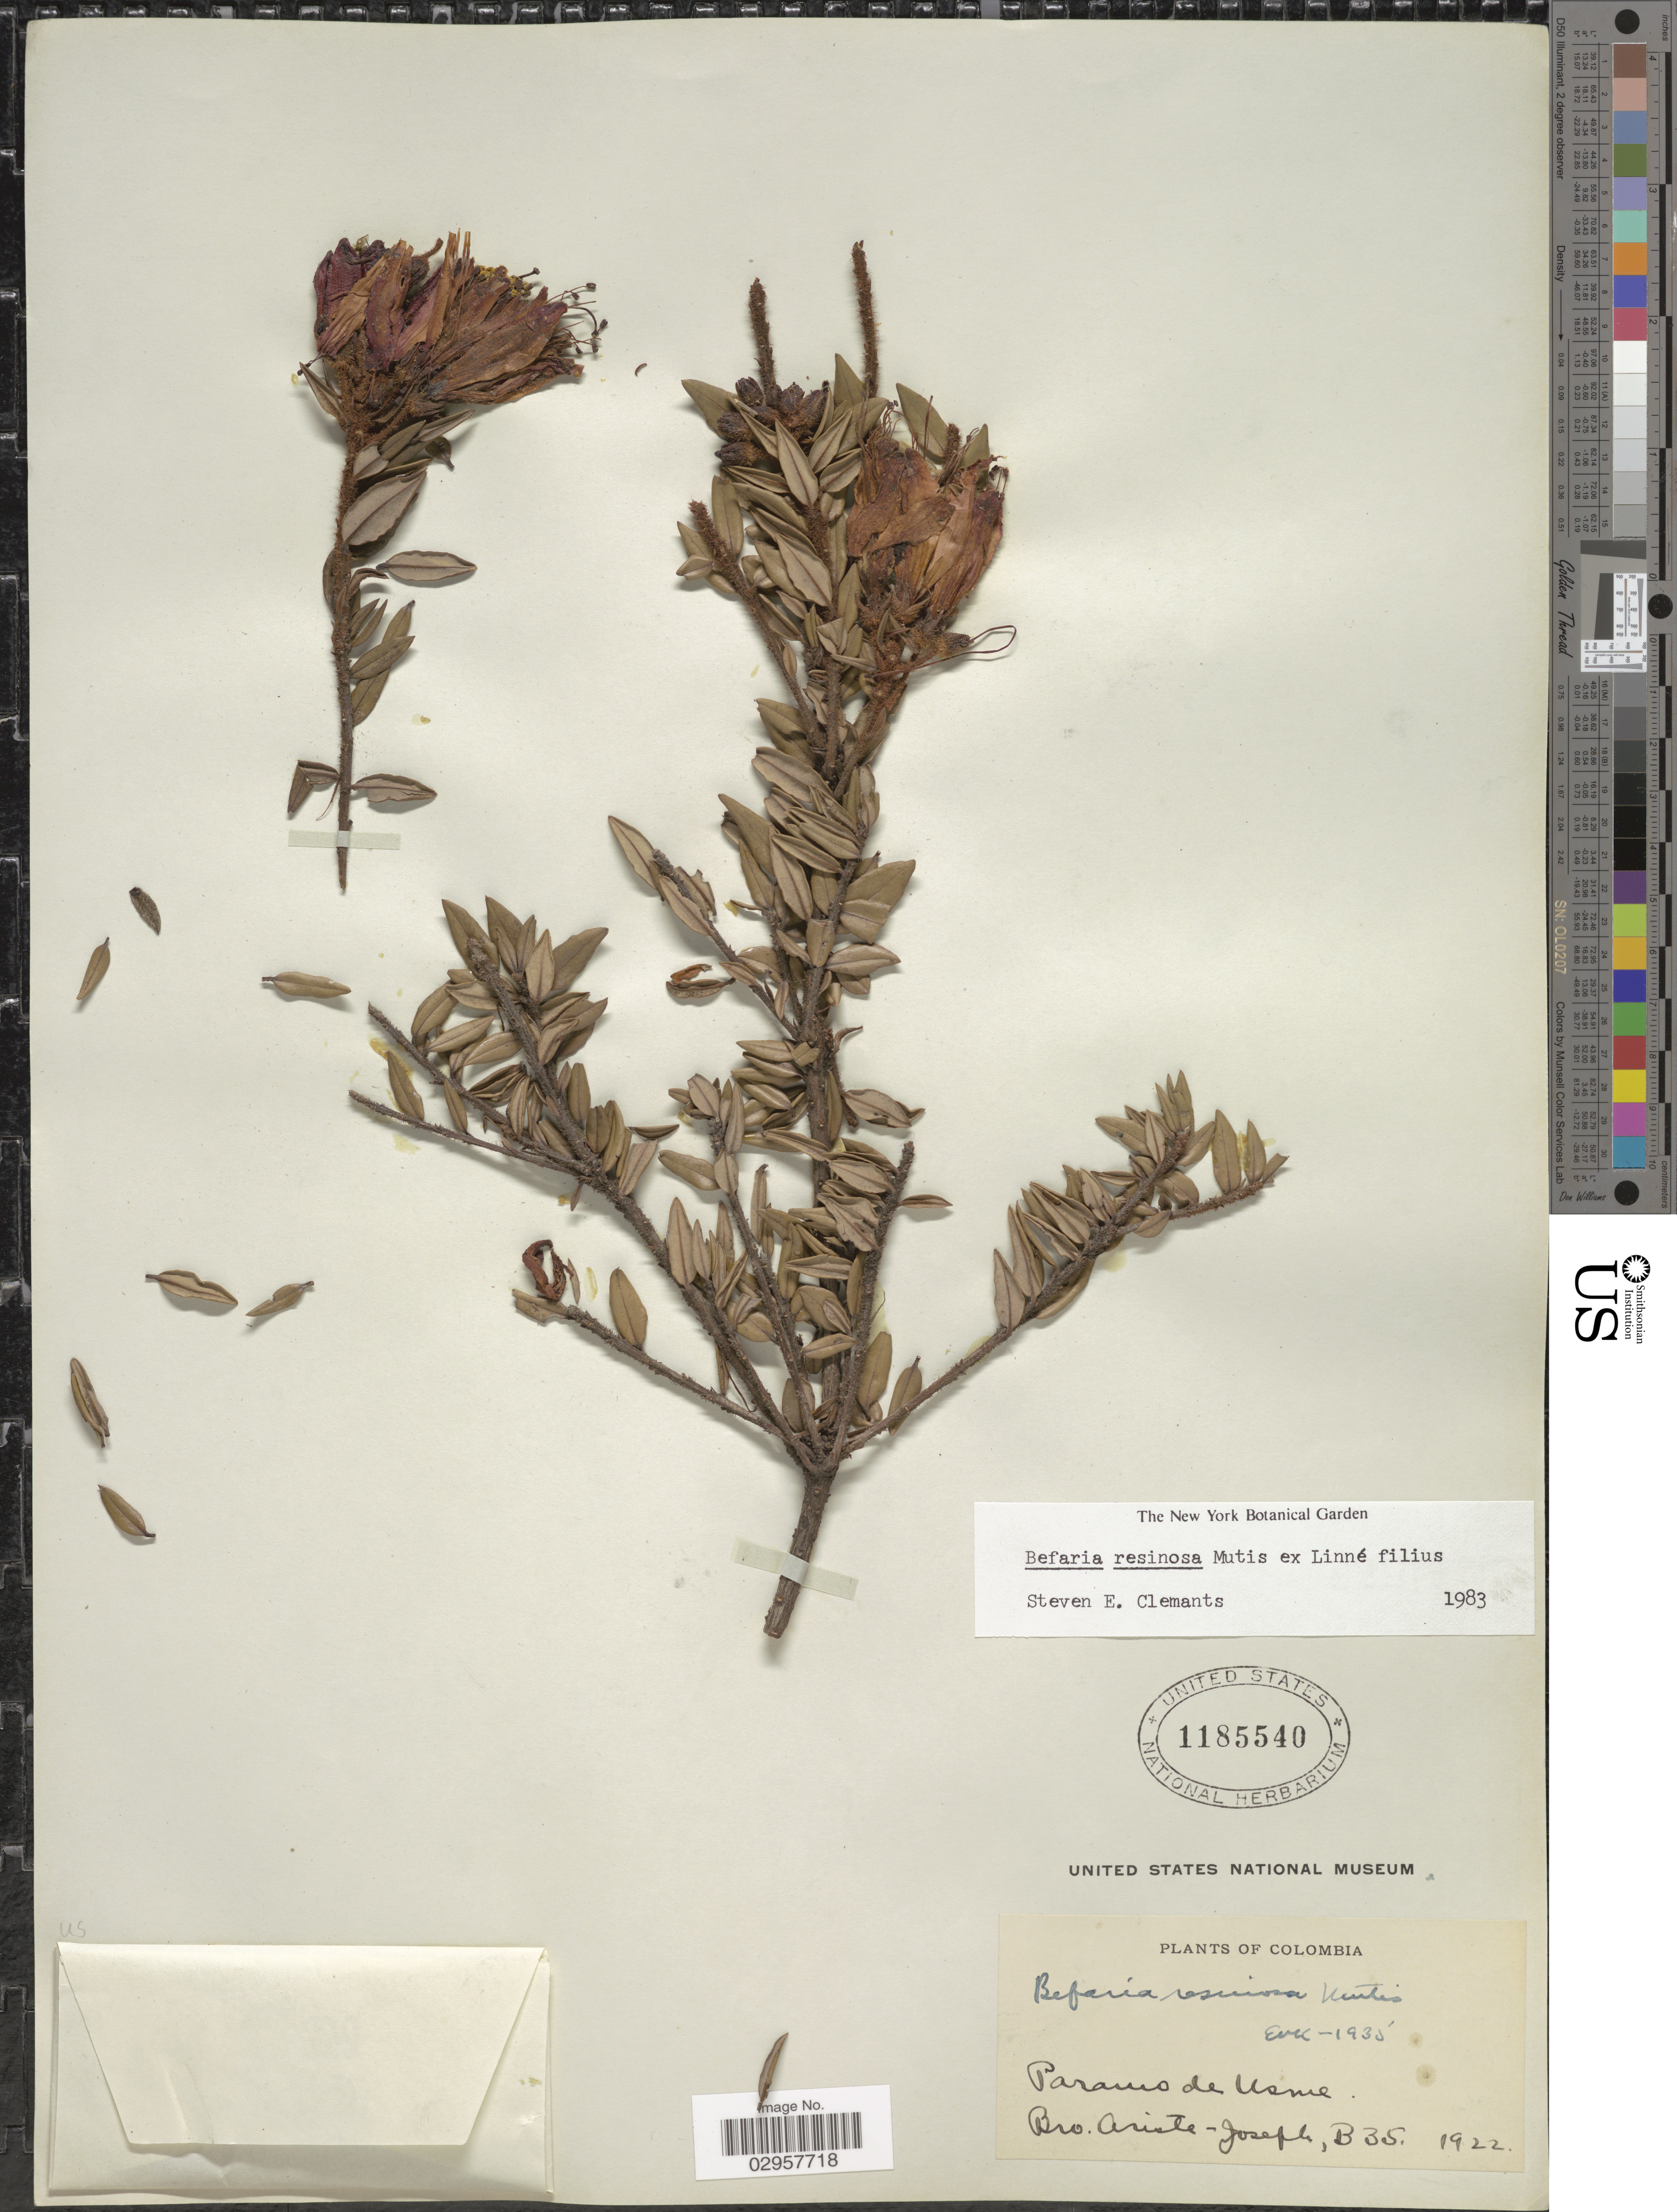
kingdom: Plantae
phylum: Tracheophyta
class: Magnoliopsida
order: Ericales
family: Ericaceae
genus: Befaria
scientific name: Befaria resinosa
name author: Mutis ex L. f.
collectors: Bro. Ariste-Joseph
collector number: B35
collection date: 1922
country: Colombia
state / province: Bogota D.C.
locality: Paramo de Usme.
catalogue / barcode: US 1185540